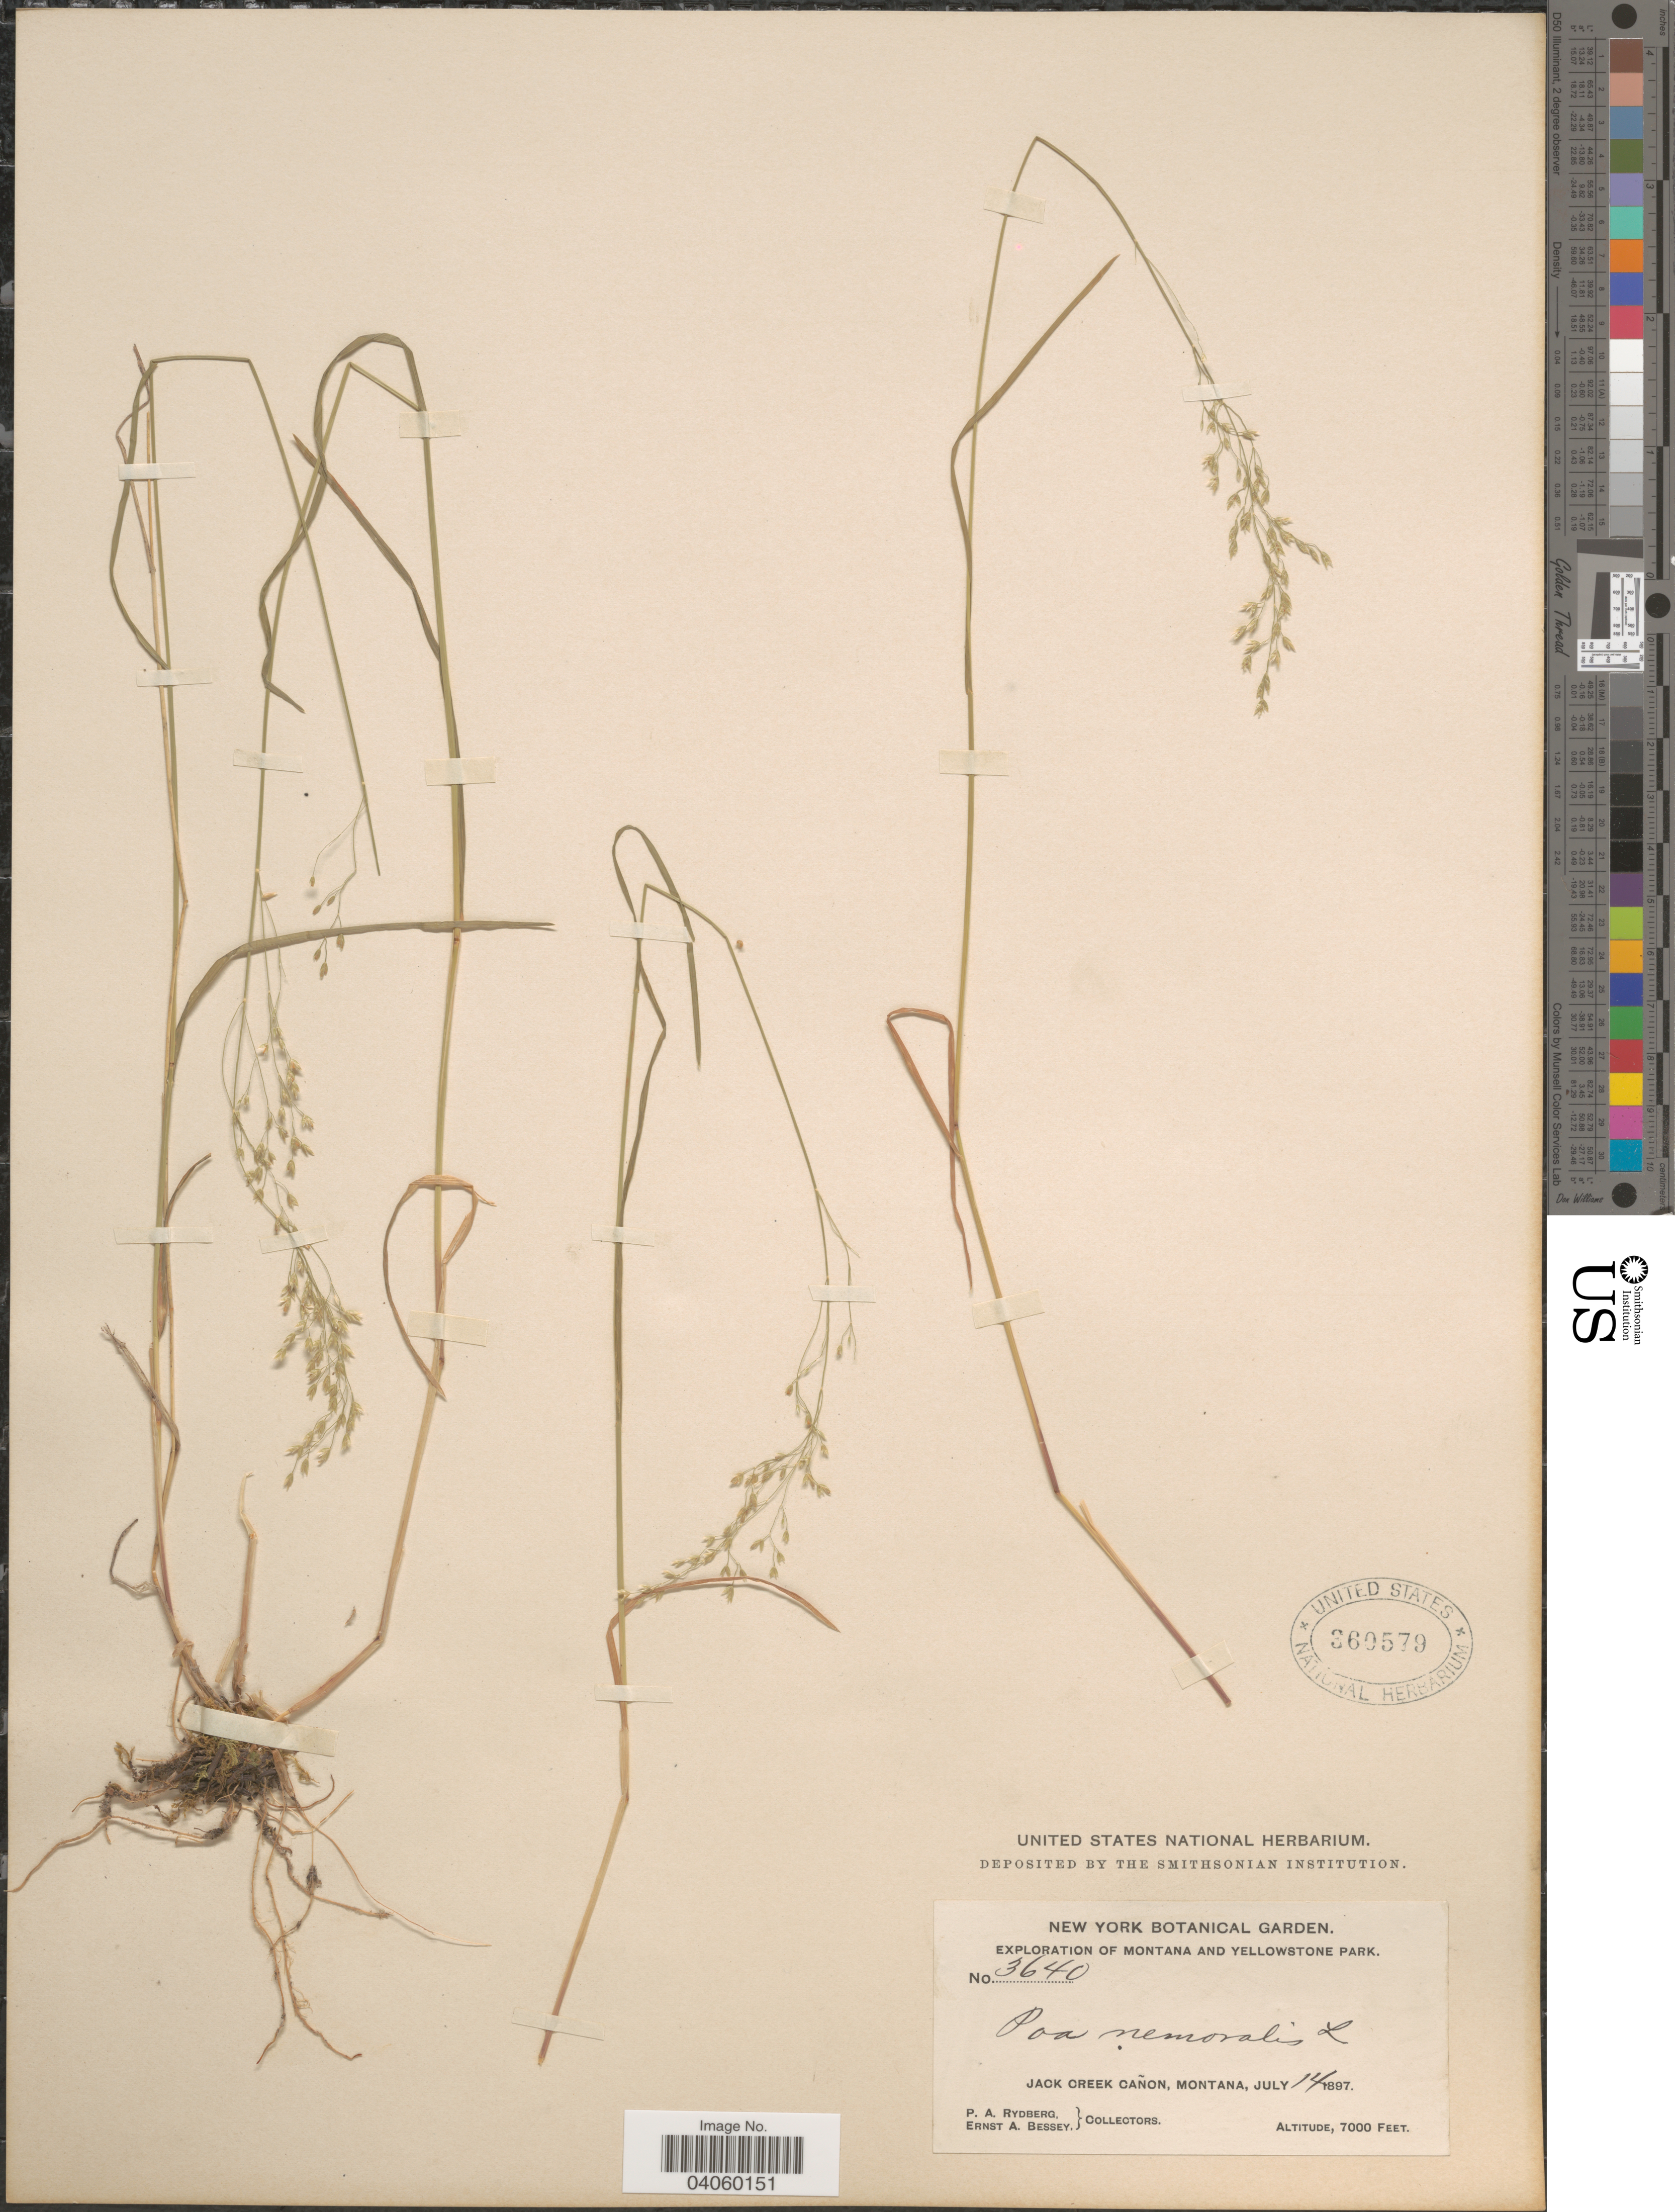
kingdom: Plantae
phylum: Tracheophyta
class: Liliopsida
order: Poales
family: Poaceae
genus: Poa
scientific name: Poa interior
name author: Rydb.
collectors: P. A. Rydberg & E. A. Bessey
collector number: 3640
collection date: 1897-07-14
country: United States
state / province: Montana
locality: Montana and Yellowstone Park. Jack Creek Cañon.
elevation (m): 2134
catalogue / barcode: US 369579